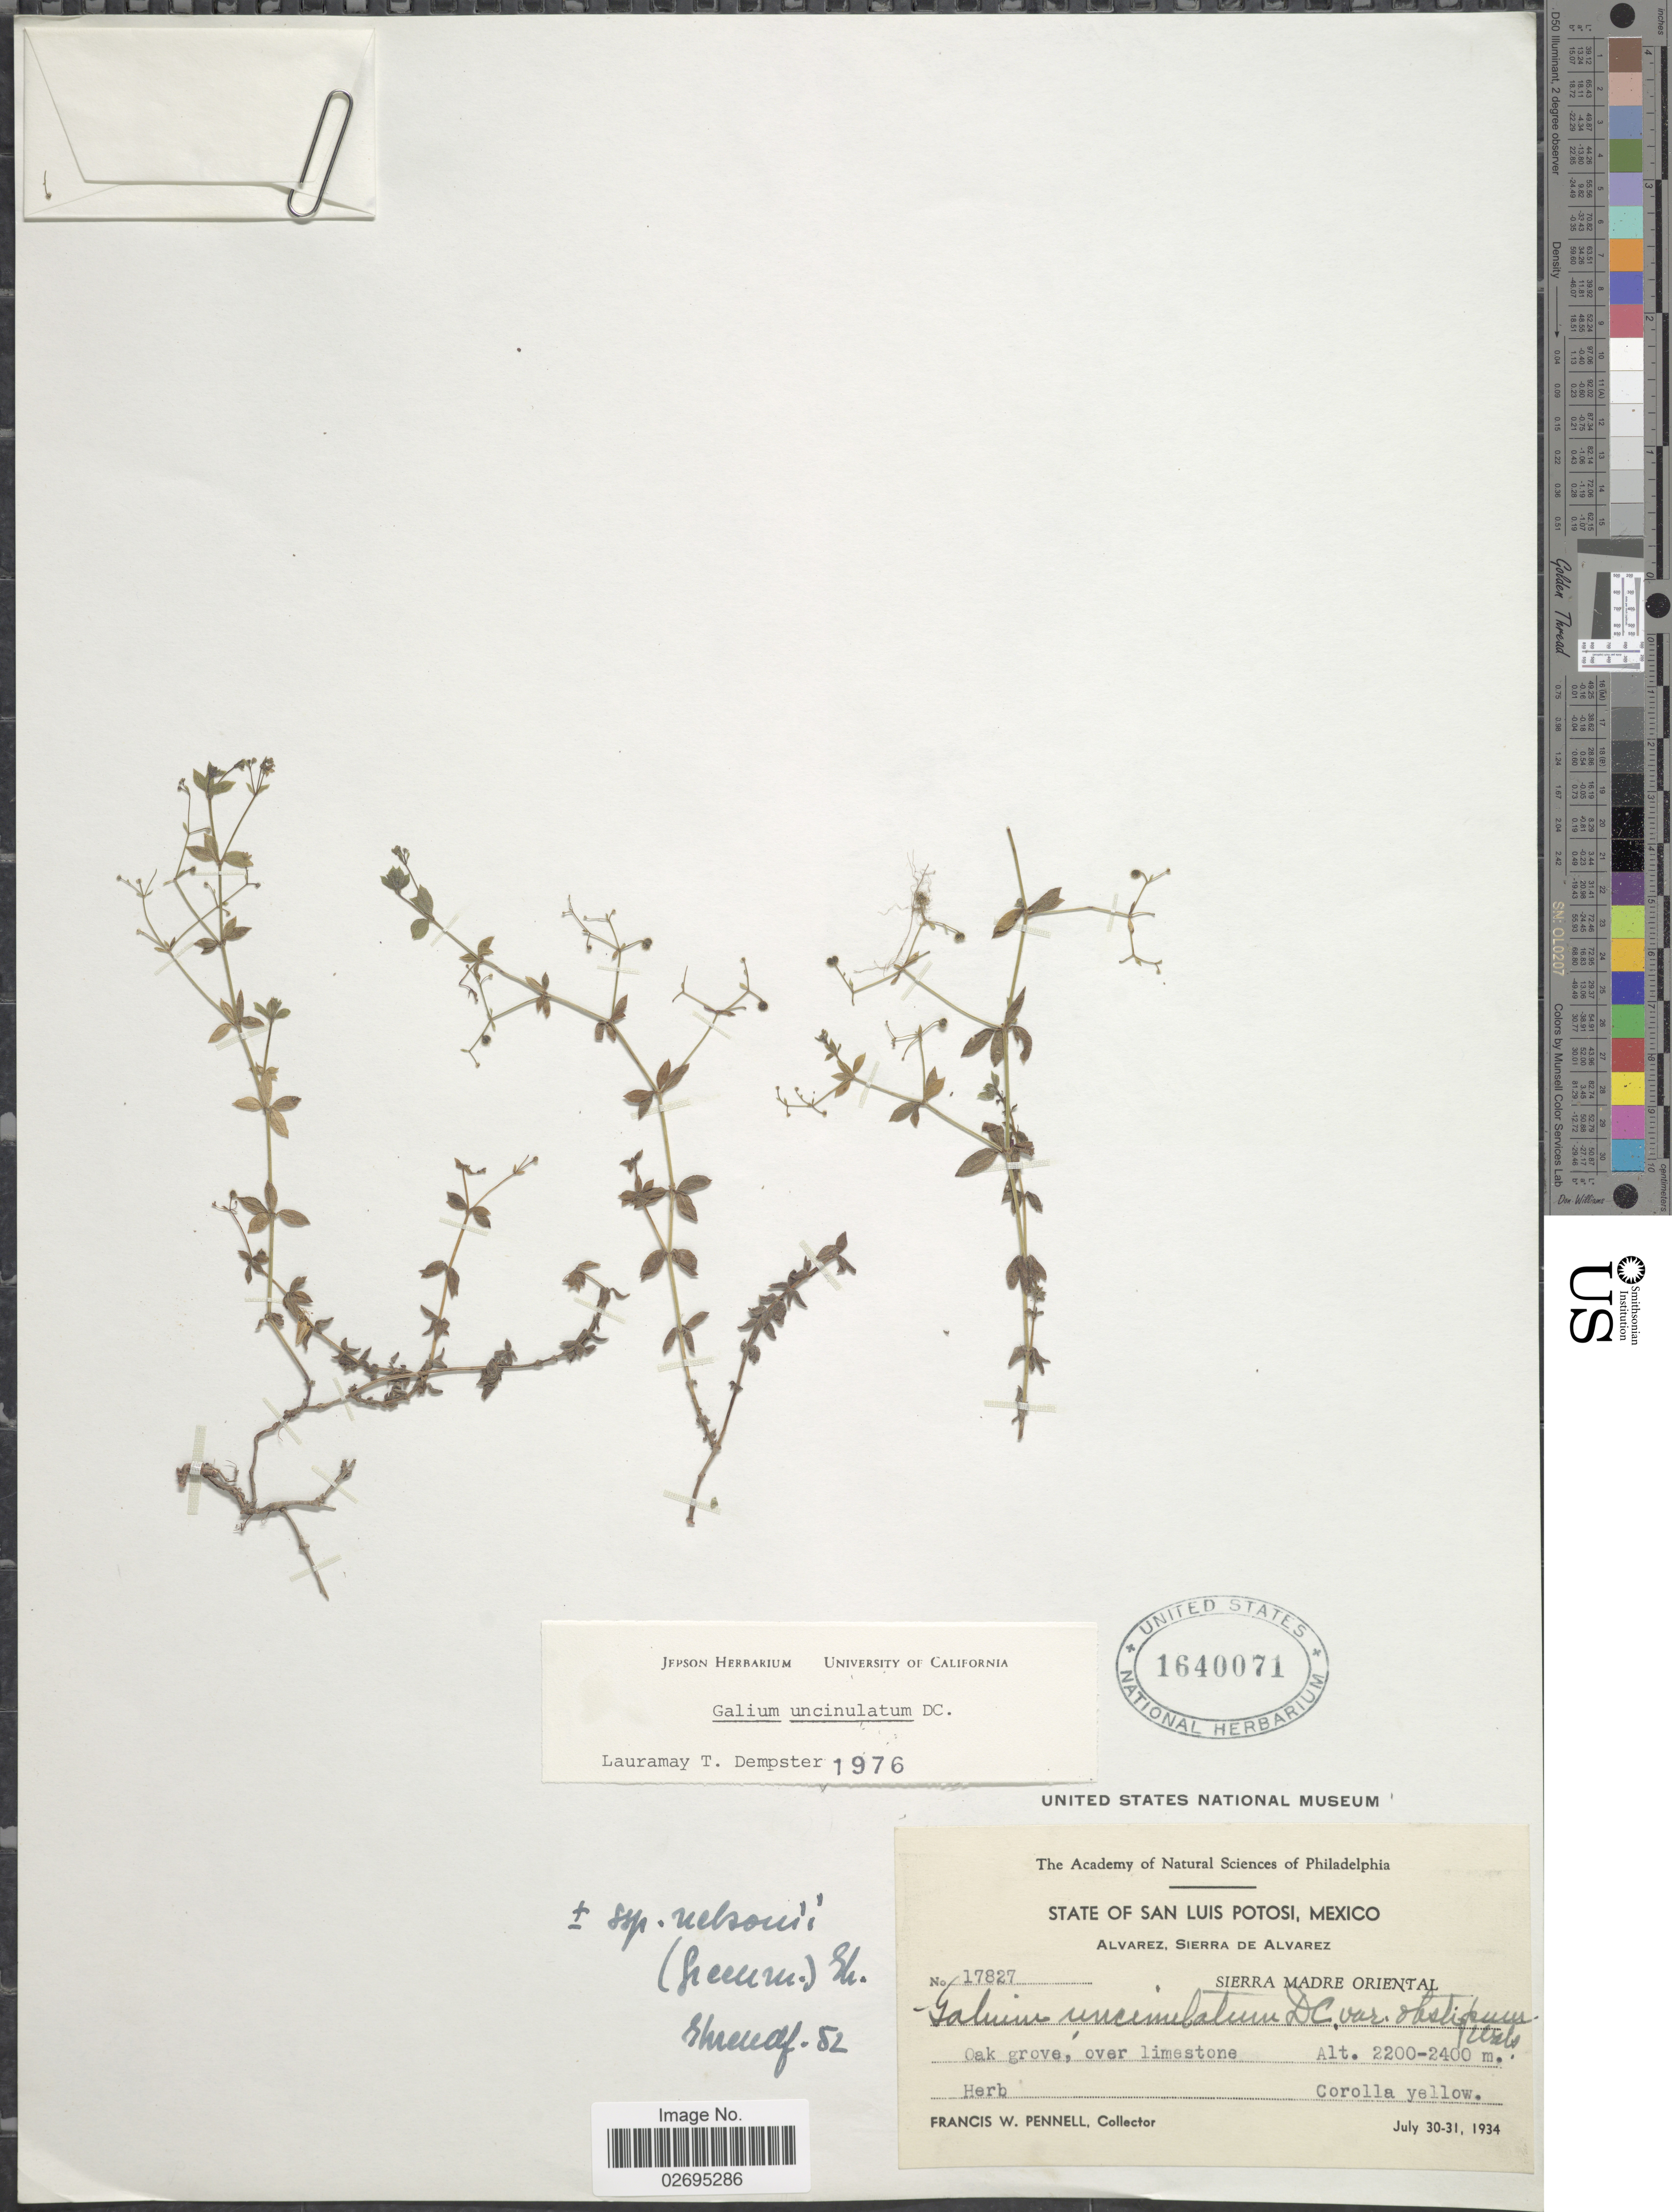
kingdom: Plantae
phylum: Tracheophyta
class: Magnoliopsida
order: Gentianales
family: Rubiaceae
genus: Galium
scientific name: Galium uncinulatum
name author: DC.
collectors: F. W. Pennell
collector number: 17827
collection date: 1934-07-30/1934-07-31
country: Mexico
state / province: San Luis Potosí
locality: Alvarez, Sierra de Alvarez, Sierra Madre Oriental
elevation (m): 2200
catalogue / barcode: US 1640071